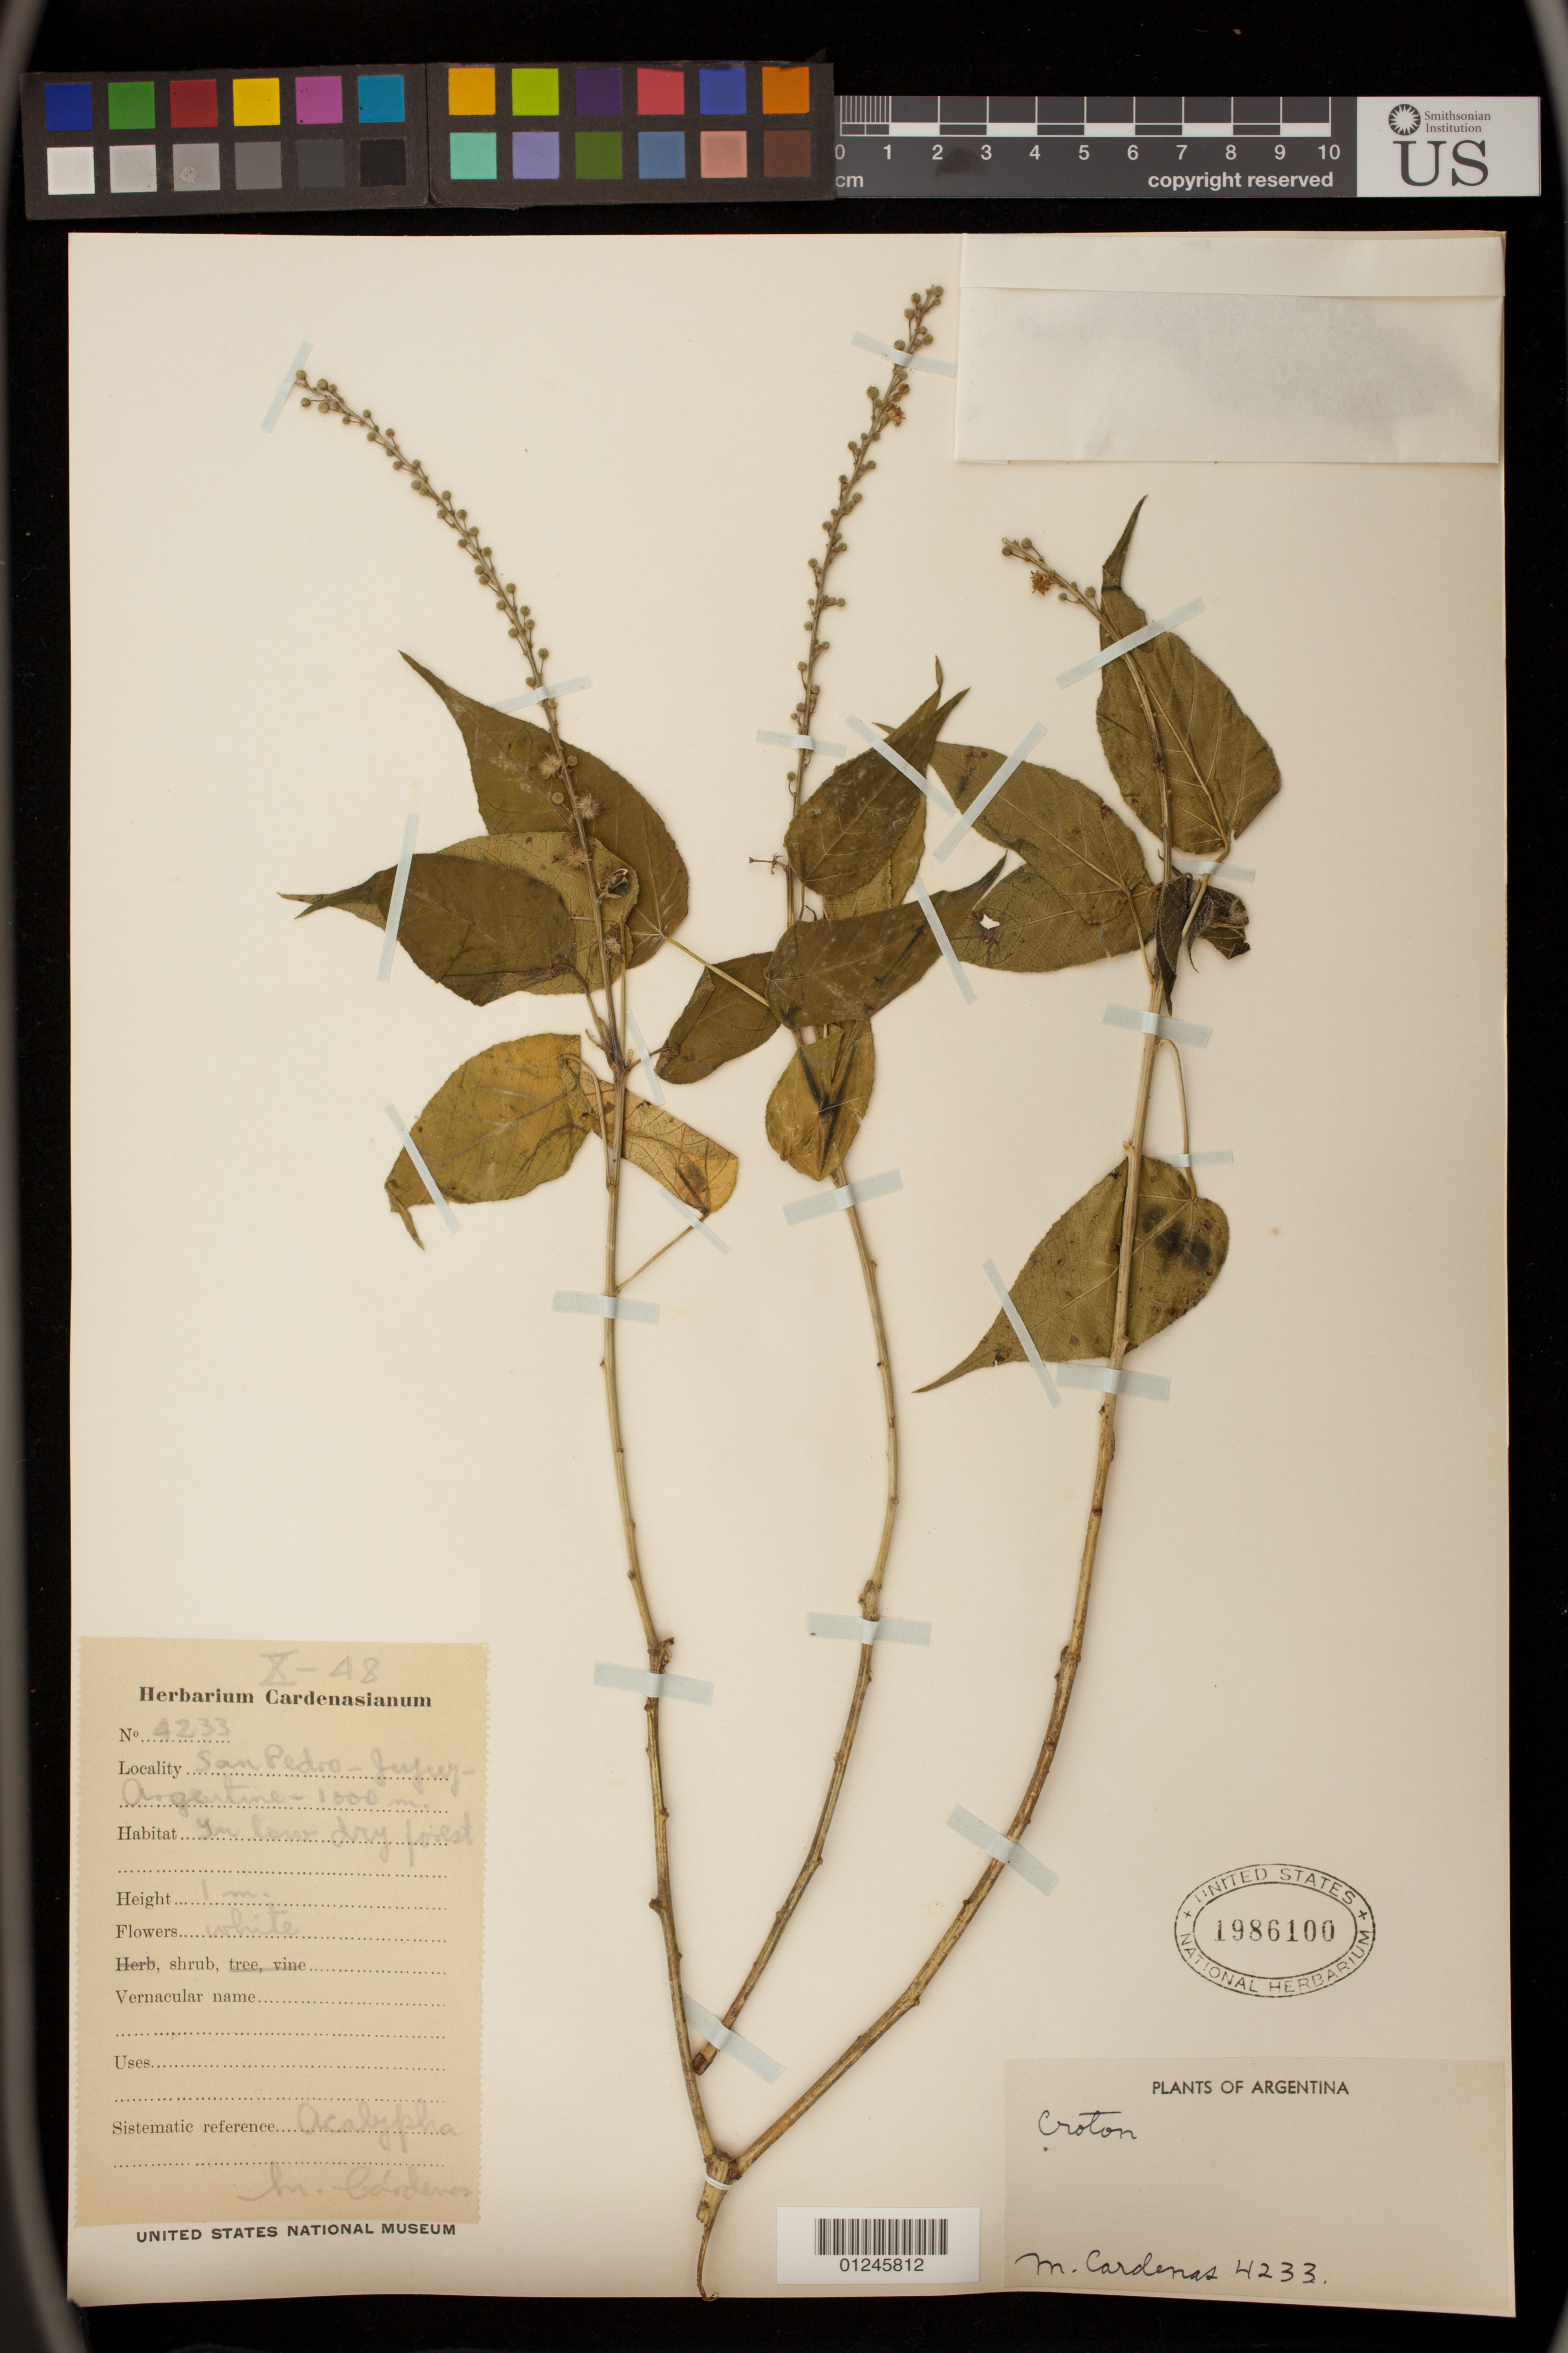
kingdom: Plantae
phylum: Tracheophyta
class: Magnoliopsida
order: Malpighiales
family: Euphorbiaceae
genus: Croton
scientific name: Croton saltensis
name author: Griseb.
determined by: Berry, Paul E.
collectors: M. Cárdenas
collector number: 4233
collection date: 1948-10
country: Argentina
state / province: Jujuy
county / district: San Pedro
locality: Jujuz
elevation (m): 1000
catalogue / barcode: US 1986100